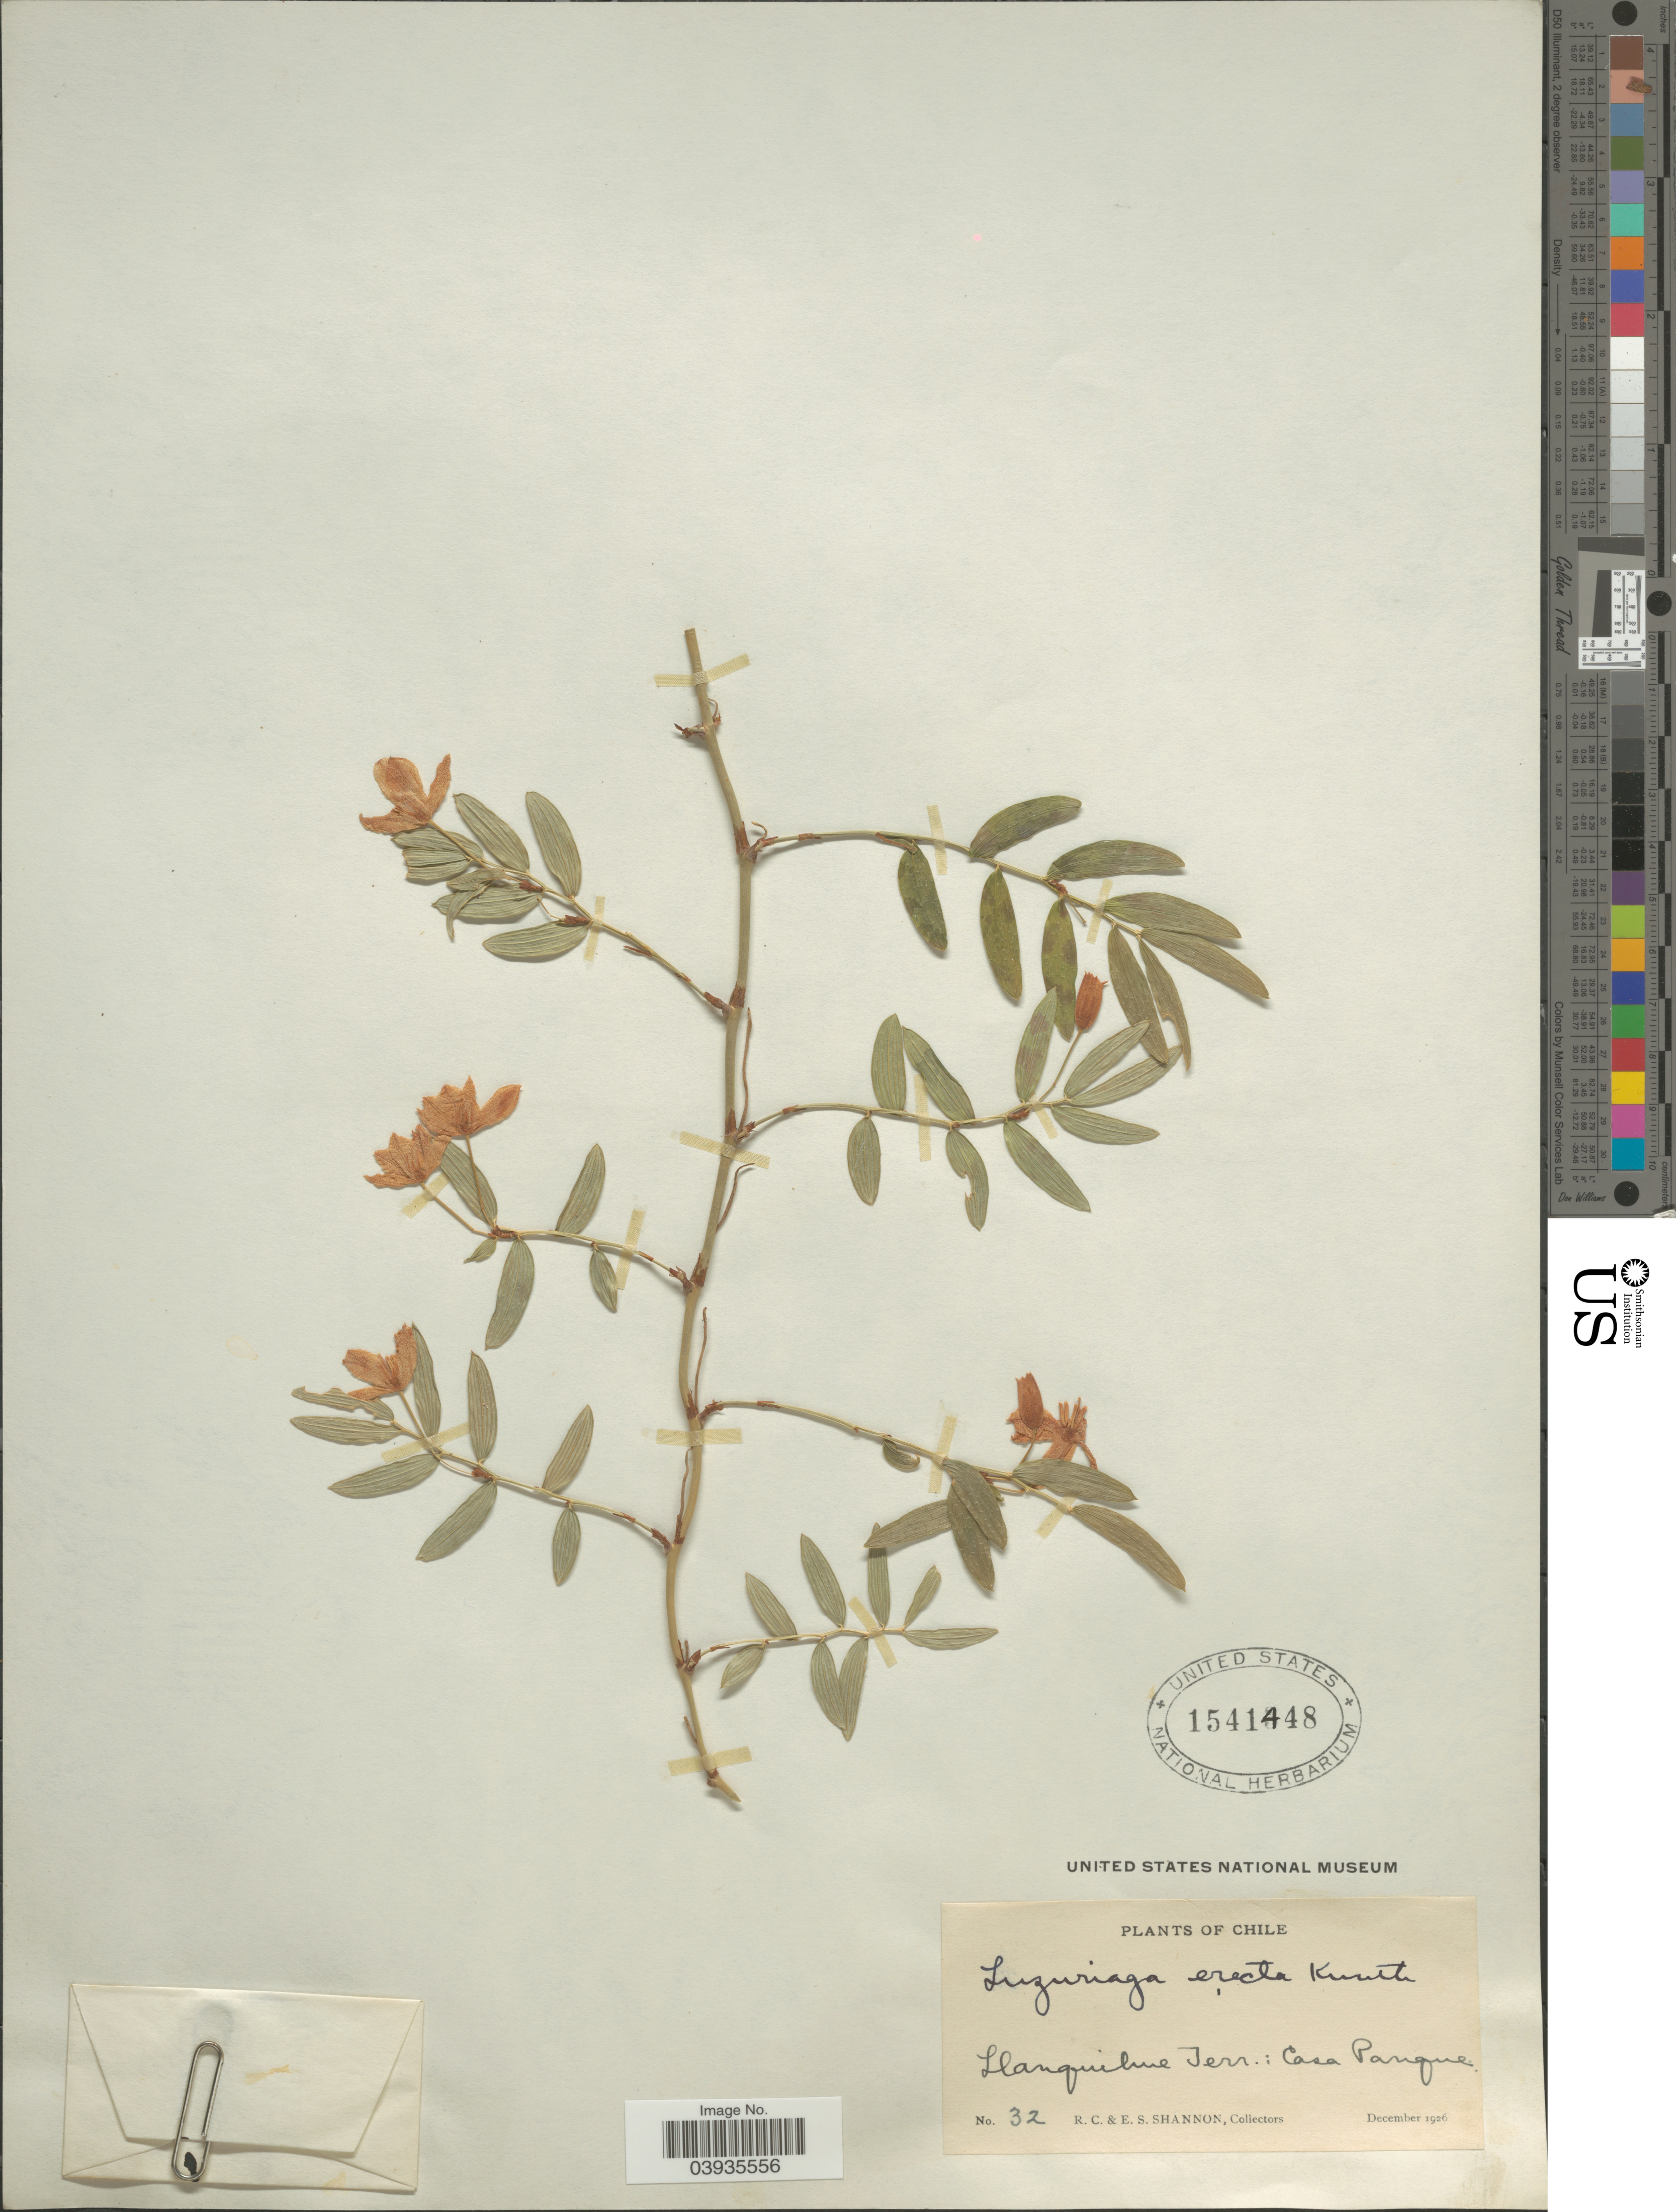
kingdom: Plantae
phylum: Tracheophyta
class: Liliopsida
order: Liliales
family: Alstroemeriaceae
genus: Luzuriaga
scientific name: Luzuriaga erecta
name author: Kunth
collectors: R. Shannon & E. Shannon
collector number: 32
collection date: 1926-12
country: Chile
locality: Llanquihue Terr.: Casa Pangue.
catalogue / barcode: US 1541448